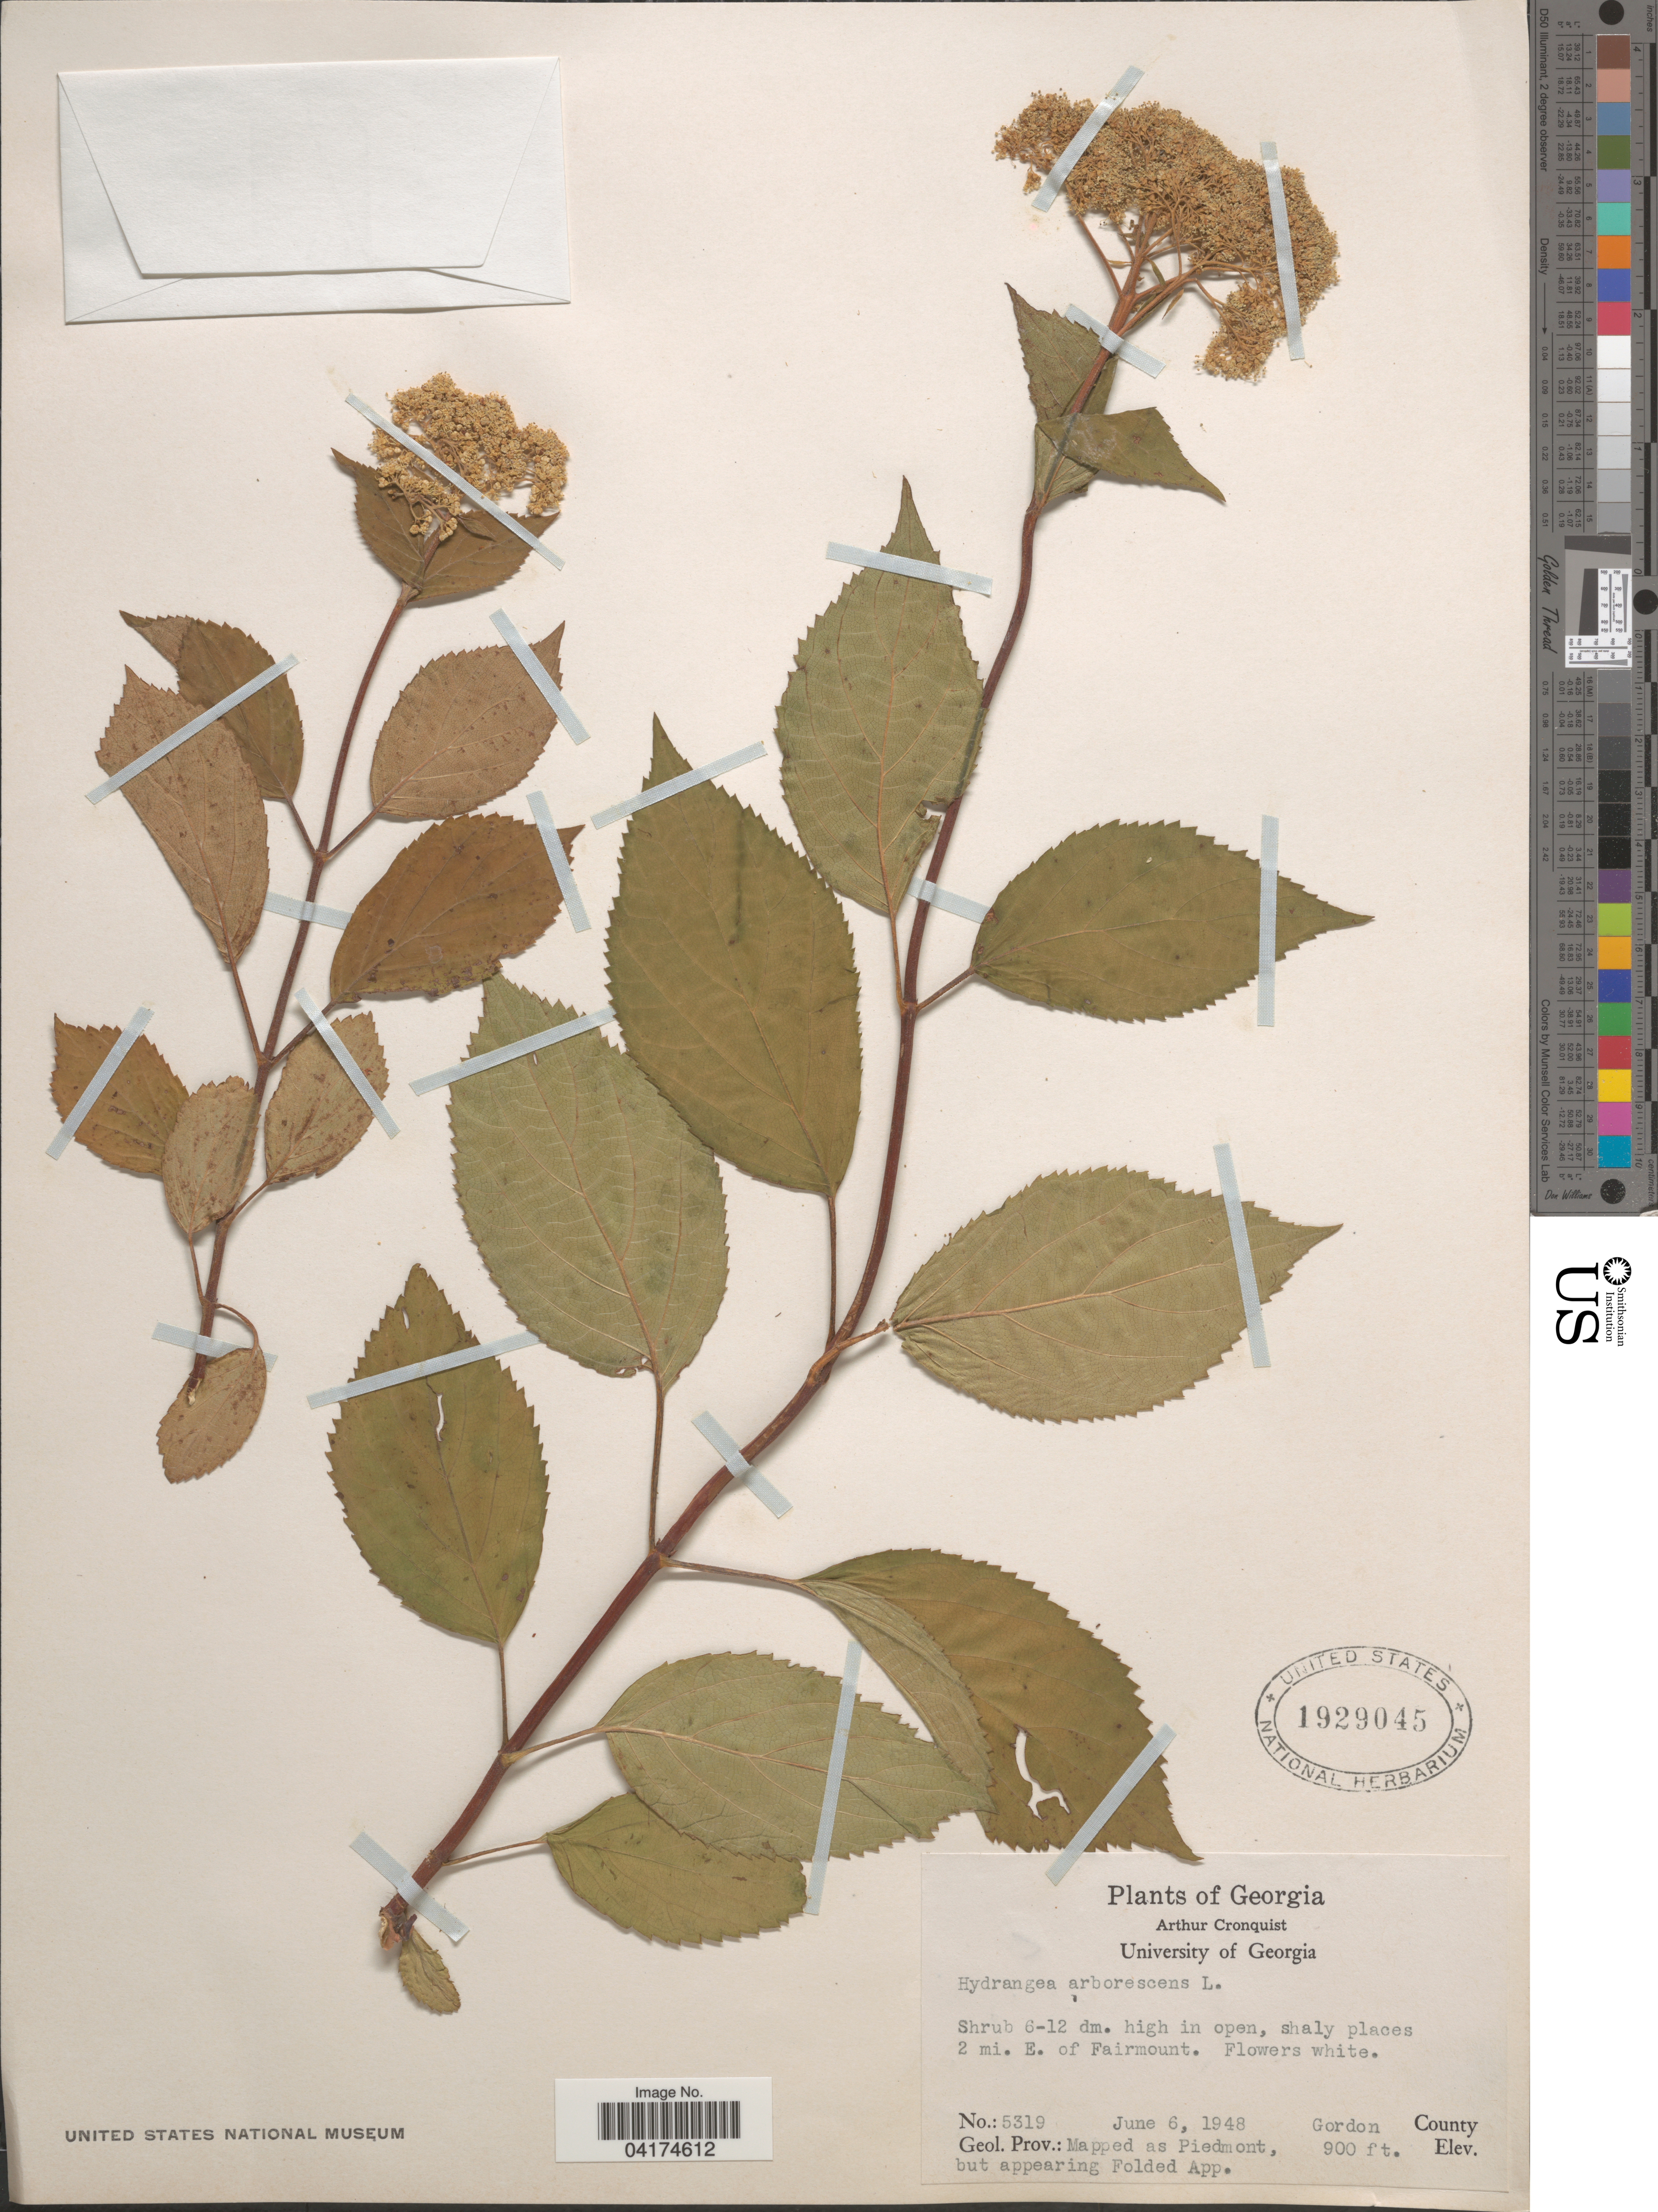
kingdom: Plantae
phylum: Tracheophyta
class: Magnoliopsida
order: Cornales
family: Hydrangeaceae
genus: Hydrangea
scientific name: Hydrangea arborescens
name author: L.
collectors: A. J. Cronquist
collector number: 5319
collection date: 1948-06-06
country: United States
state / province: Georgia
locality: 2 mi. E. of Fairmount. gordon County. Geol. Prov.: Mapped as Piedmont, but appearing Folded App.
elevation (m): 274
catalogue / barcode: US 1929045